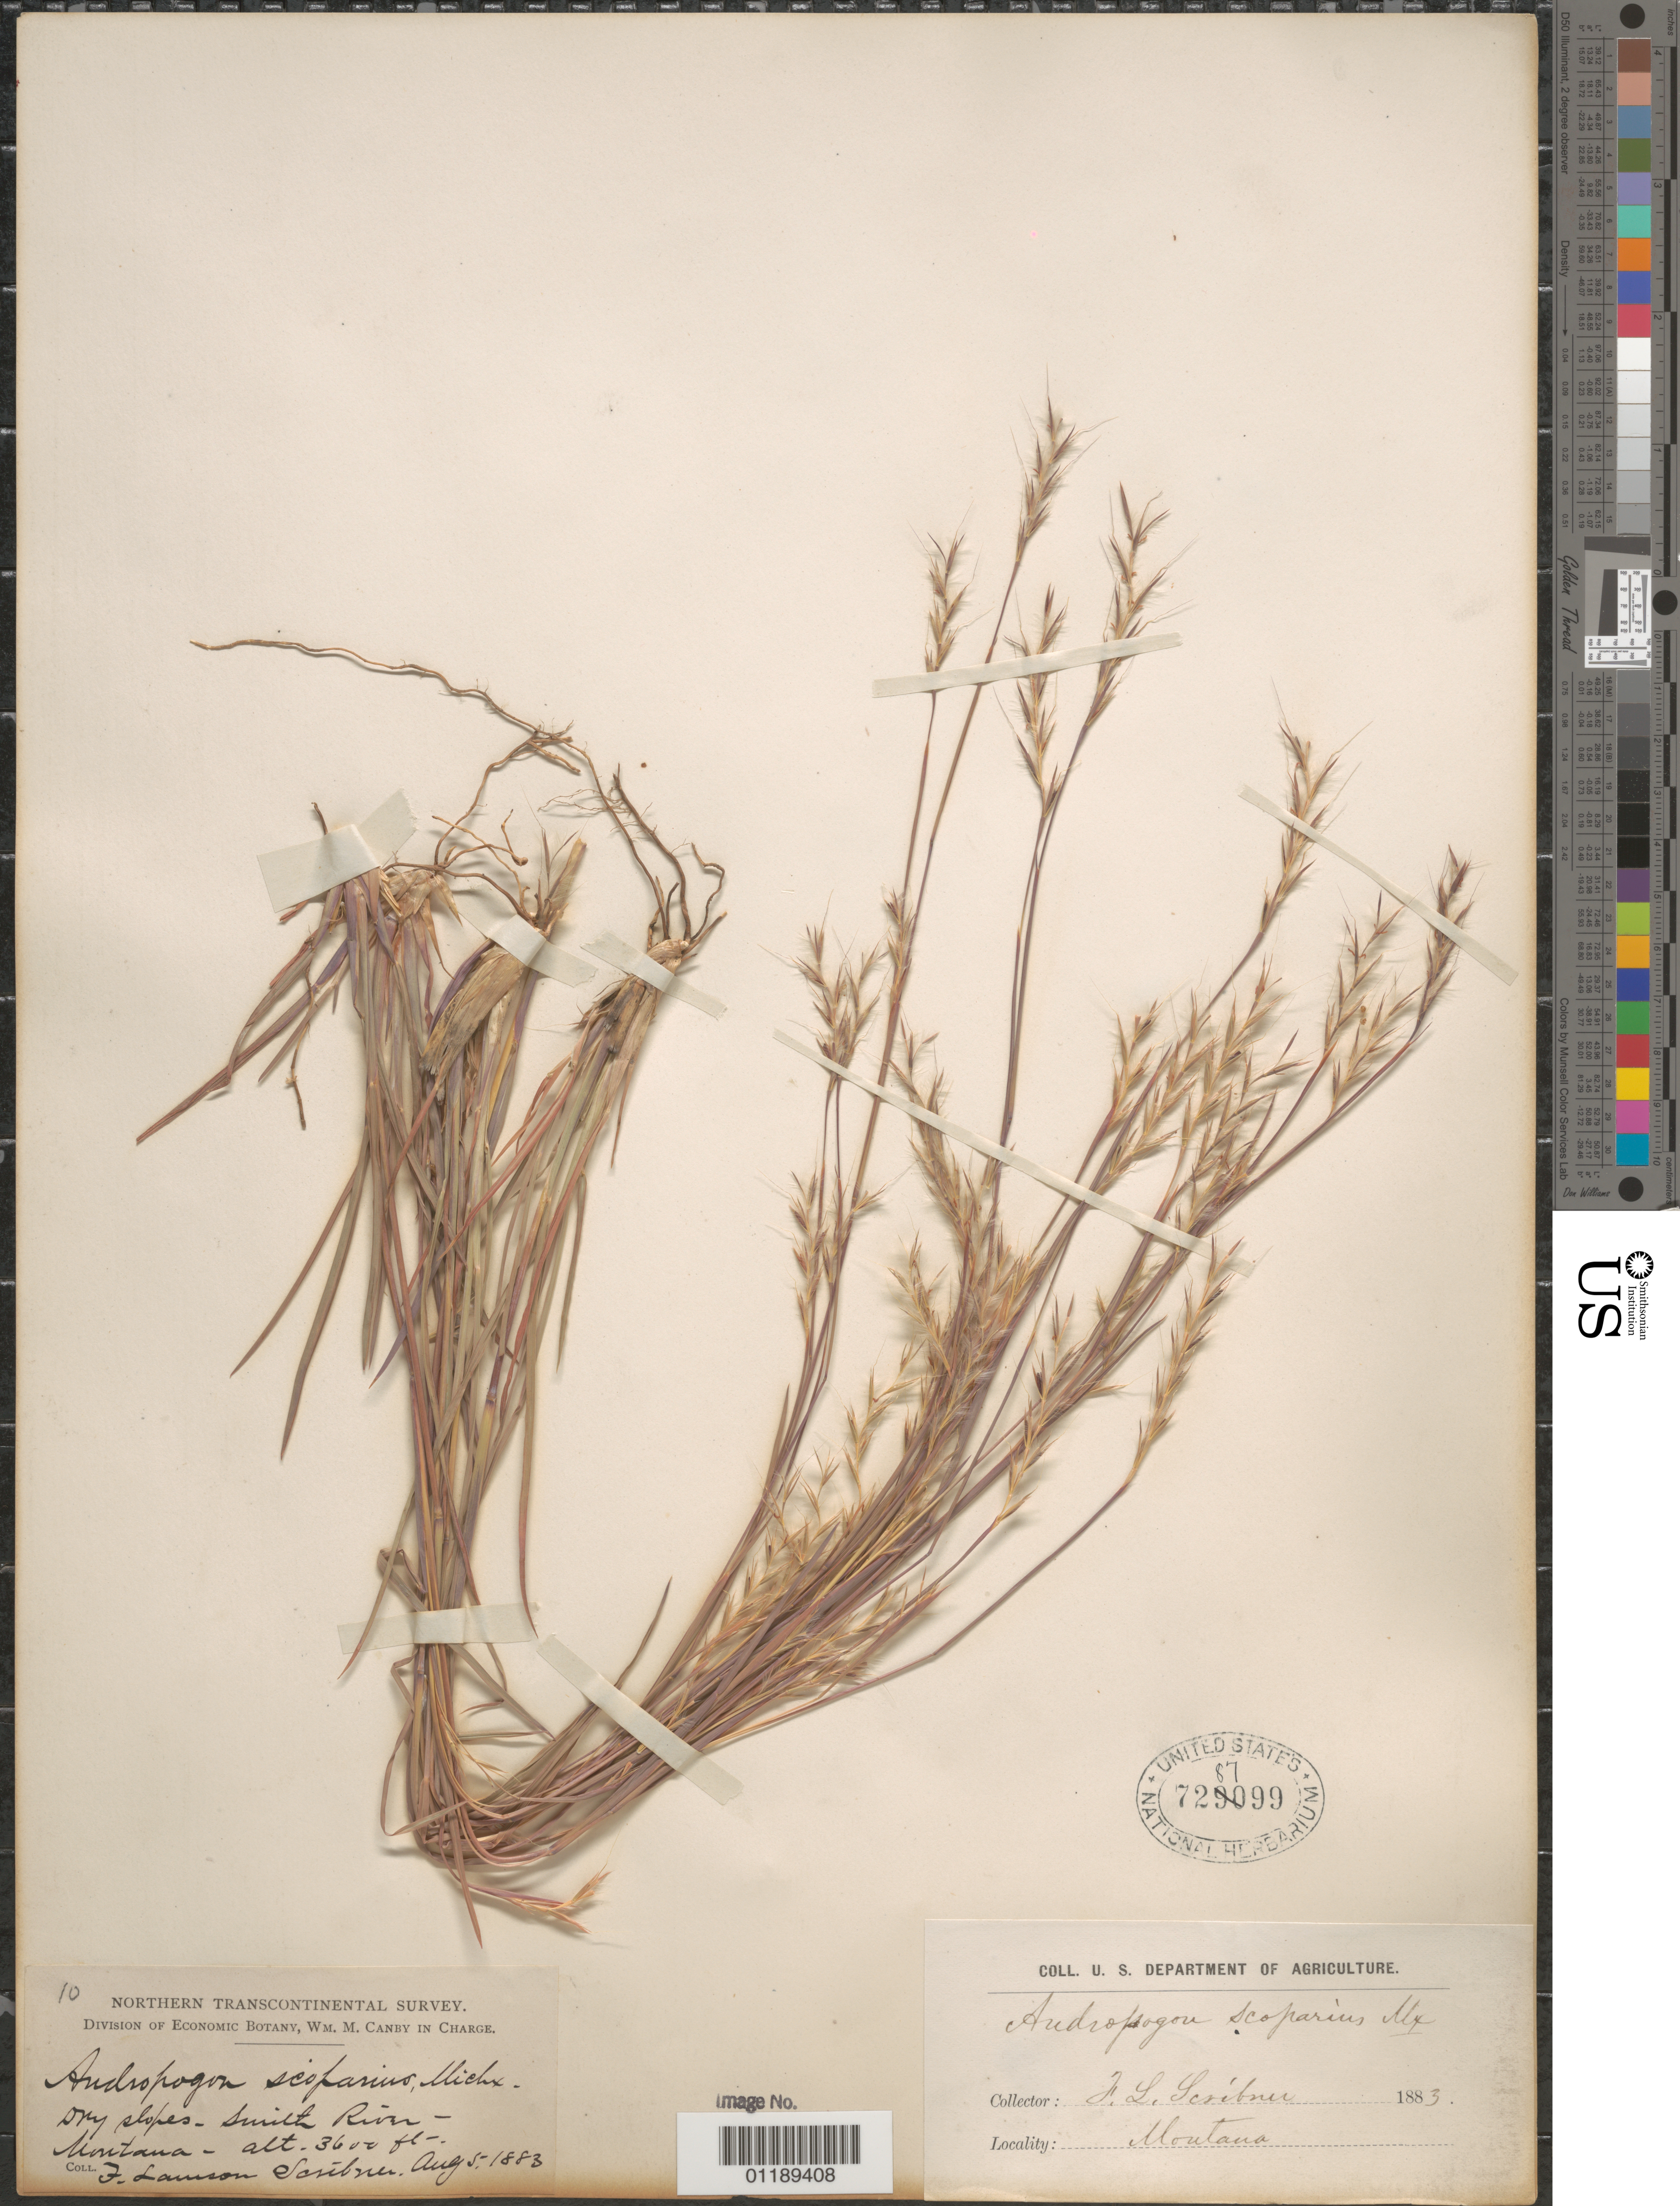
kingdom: Plantae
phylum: Tracheophyta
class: Liliopsida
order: Poales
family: Poaceae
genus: Andropogon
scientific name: Andropogon scoparius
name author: Michx.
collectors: F. L. Scribner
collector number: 10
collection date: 1883-08-05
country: United States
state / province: Montana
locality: Smith River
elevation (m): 1097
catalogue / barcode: US 728799